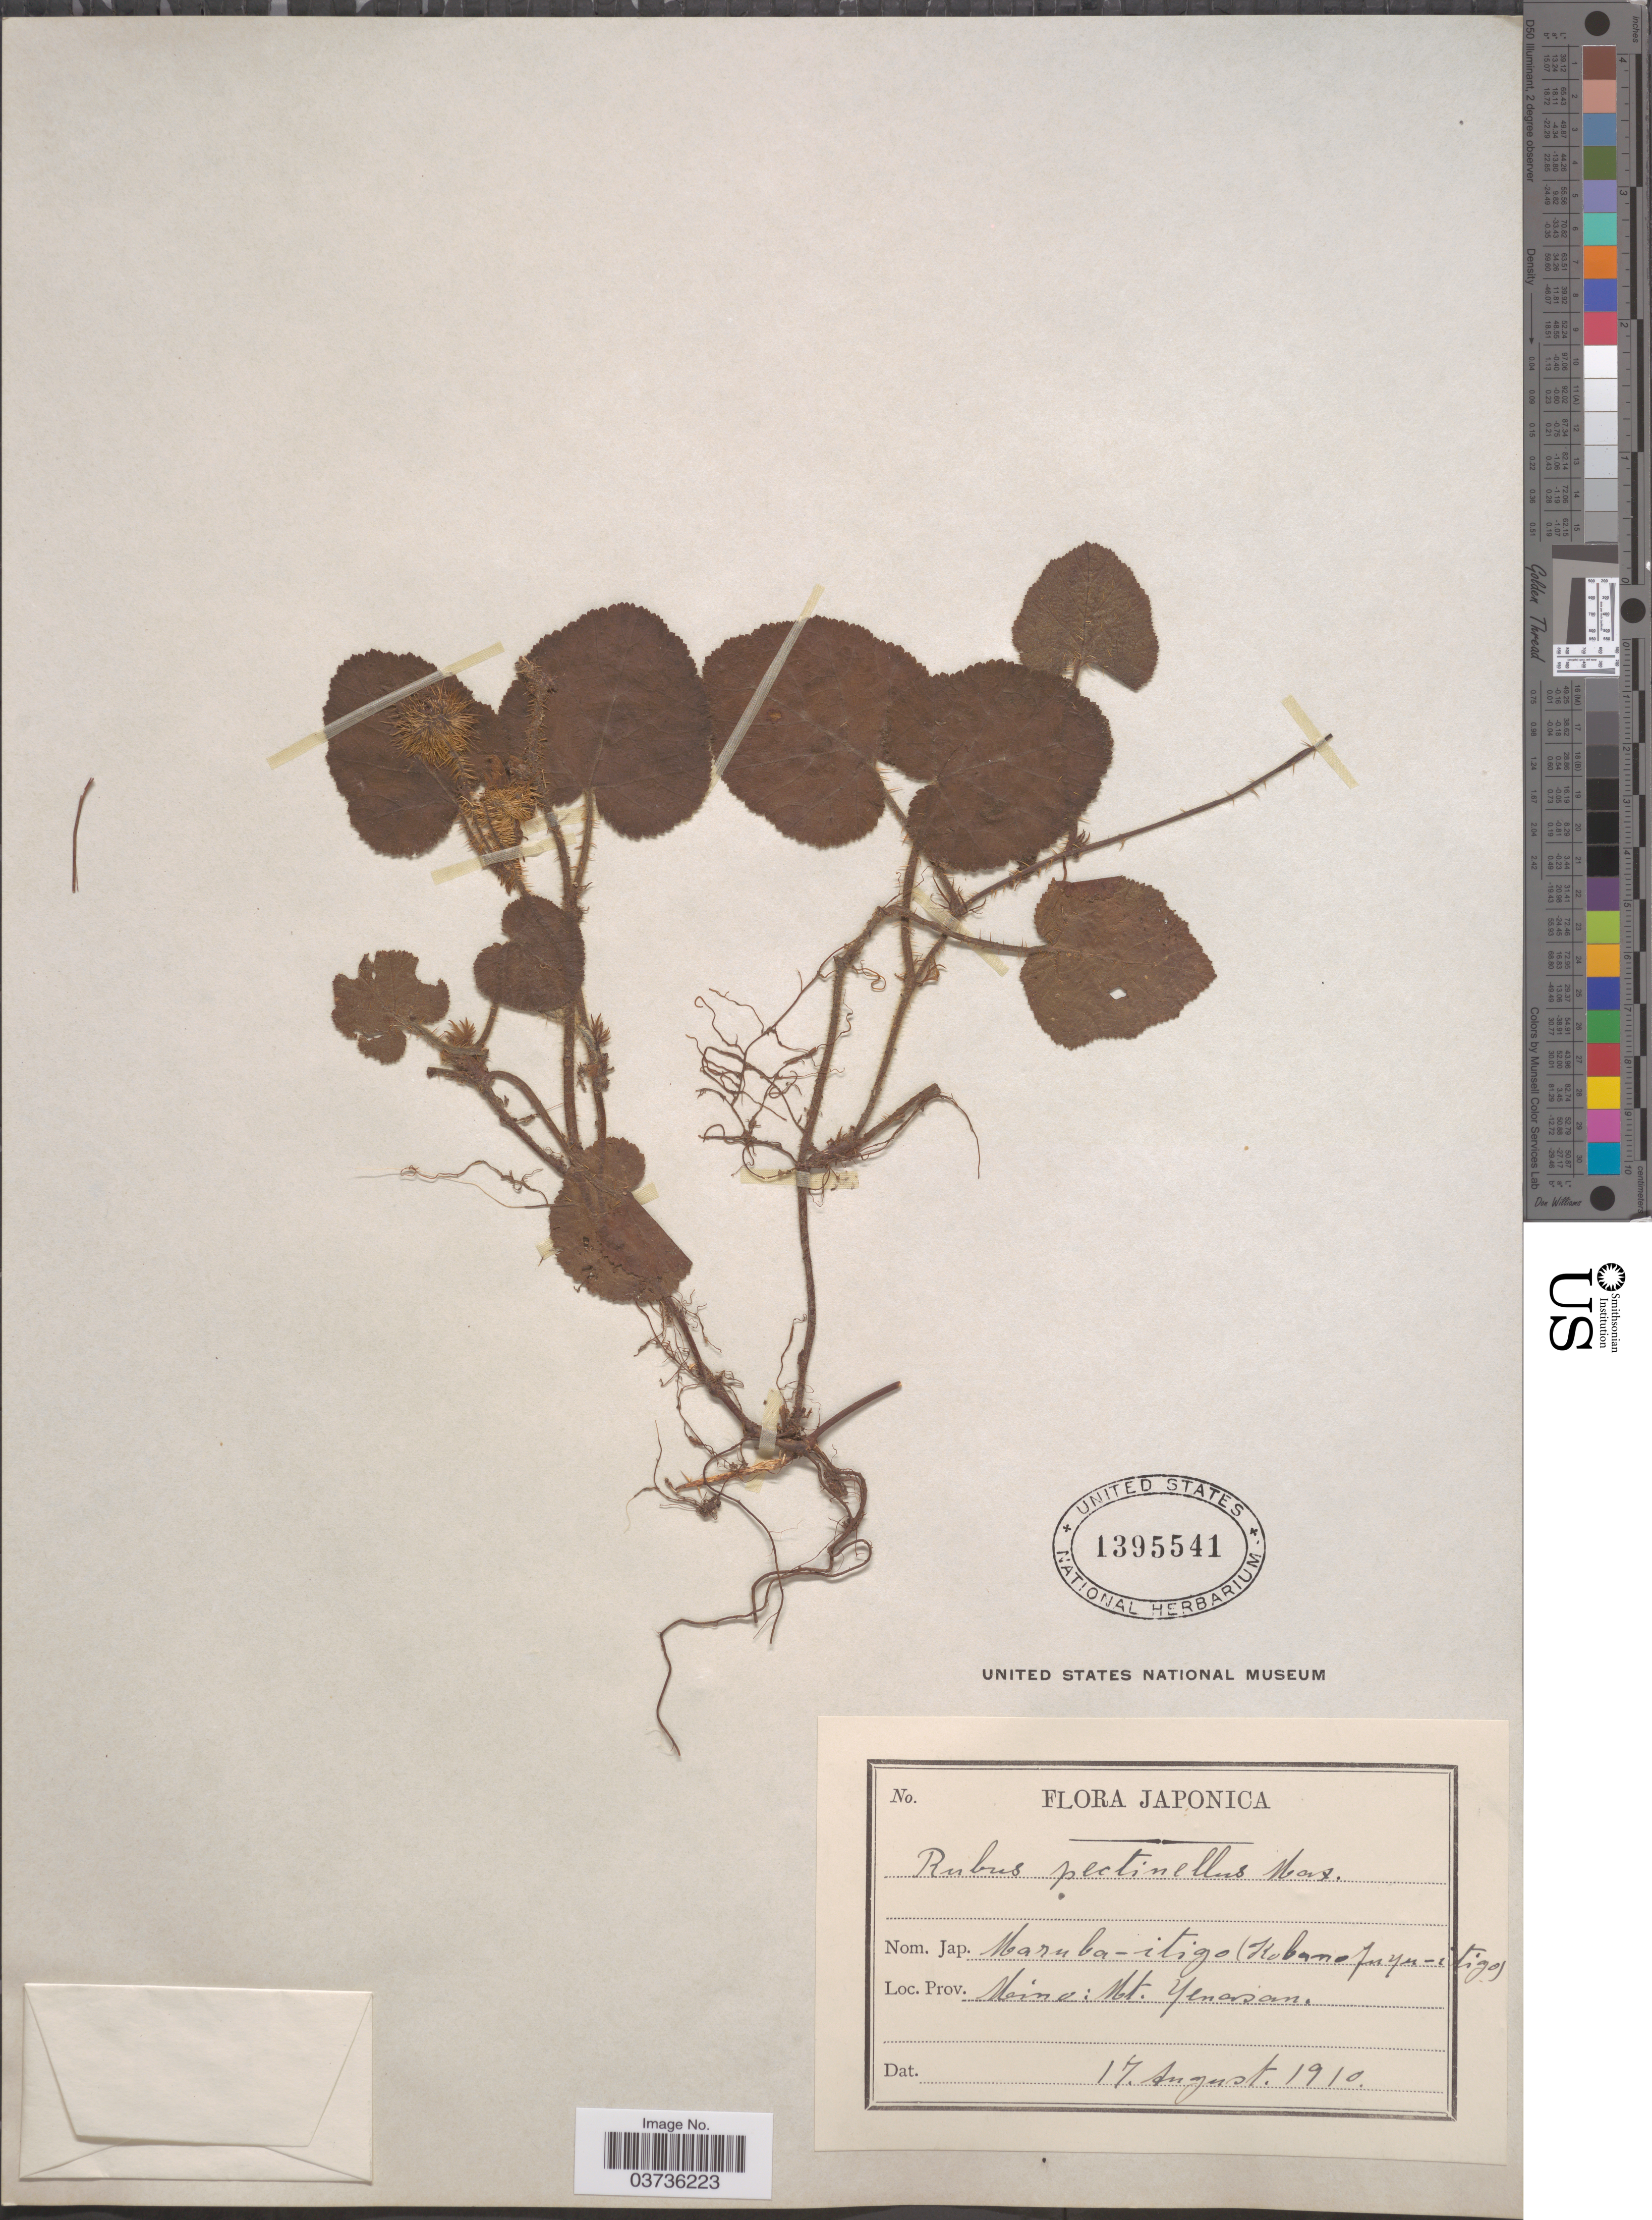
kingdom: Plantae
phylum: Tracheophyta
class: Magnoliopsida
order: Rosales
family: Rosaceae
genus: Rubus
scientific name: Rubus pectinellus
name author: Maxim.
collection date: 1910-08-17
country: Japan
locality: Mino: Mt. Yenasan.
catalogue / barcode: US 1395541